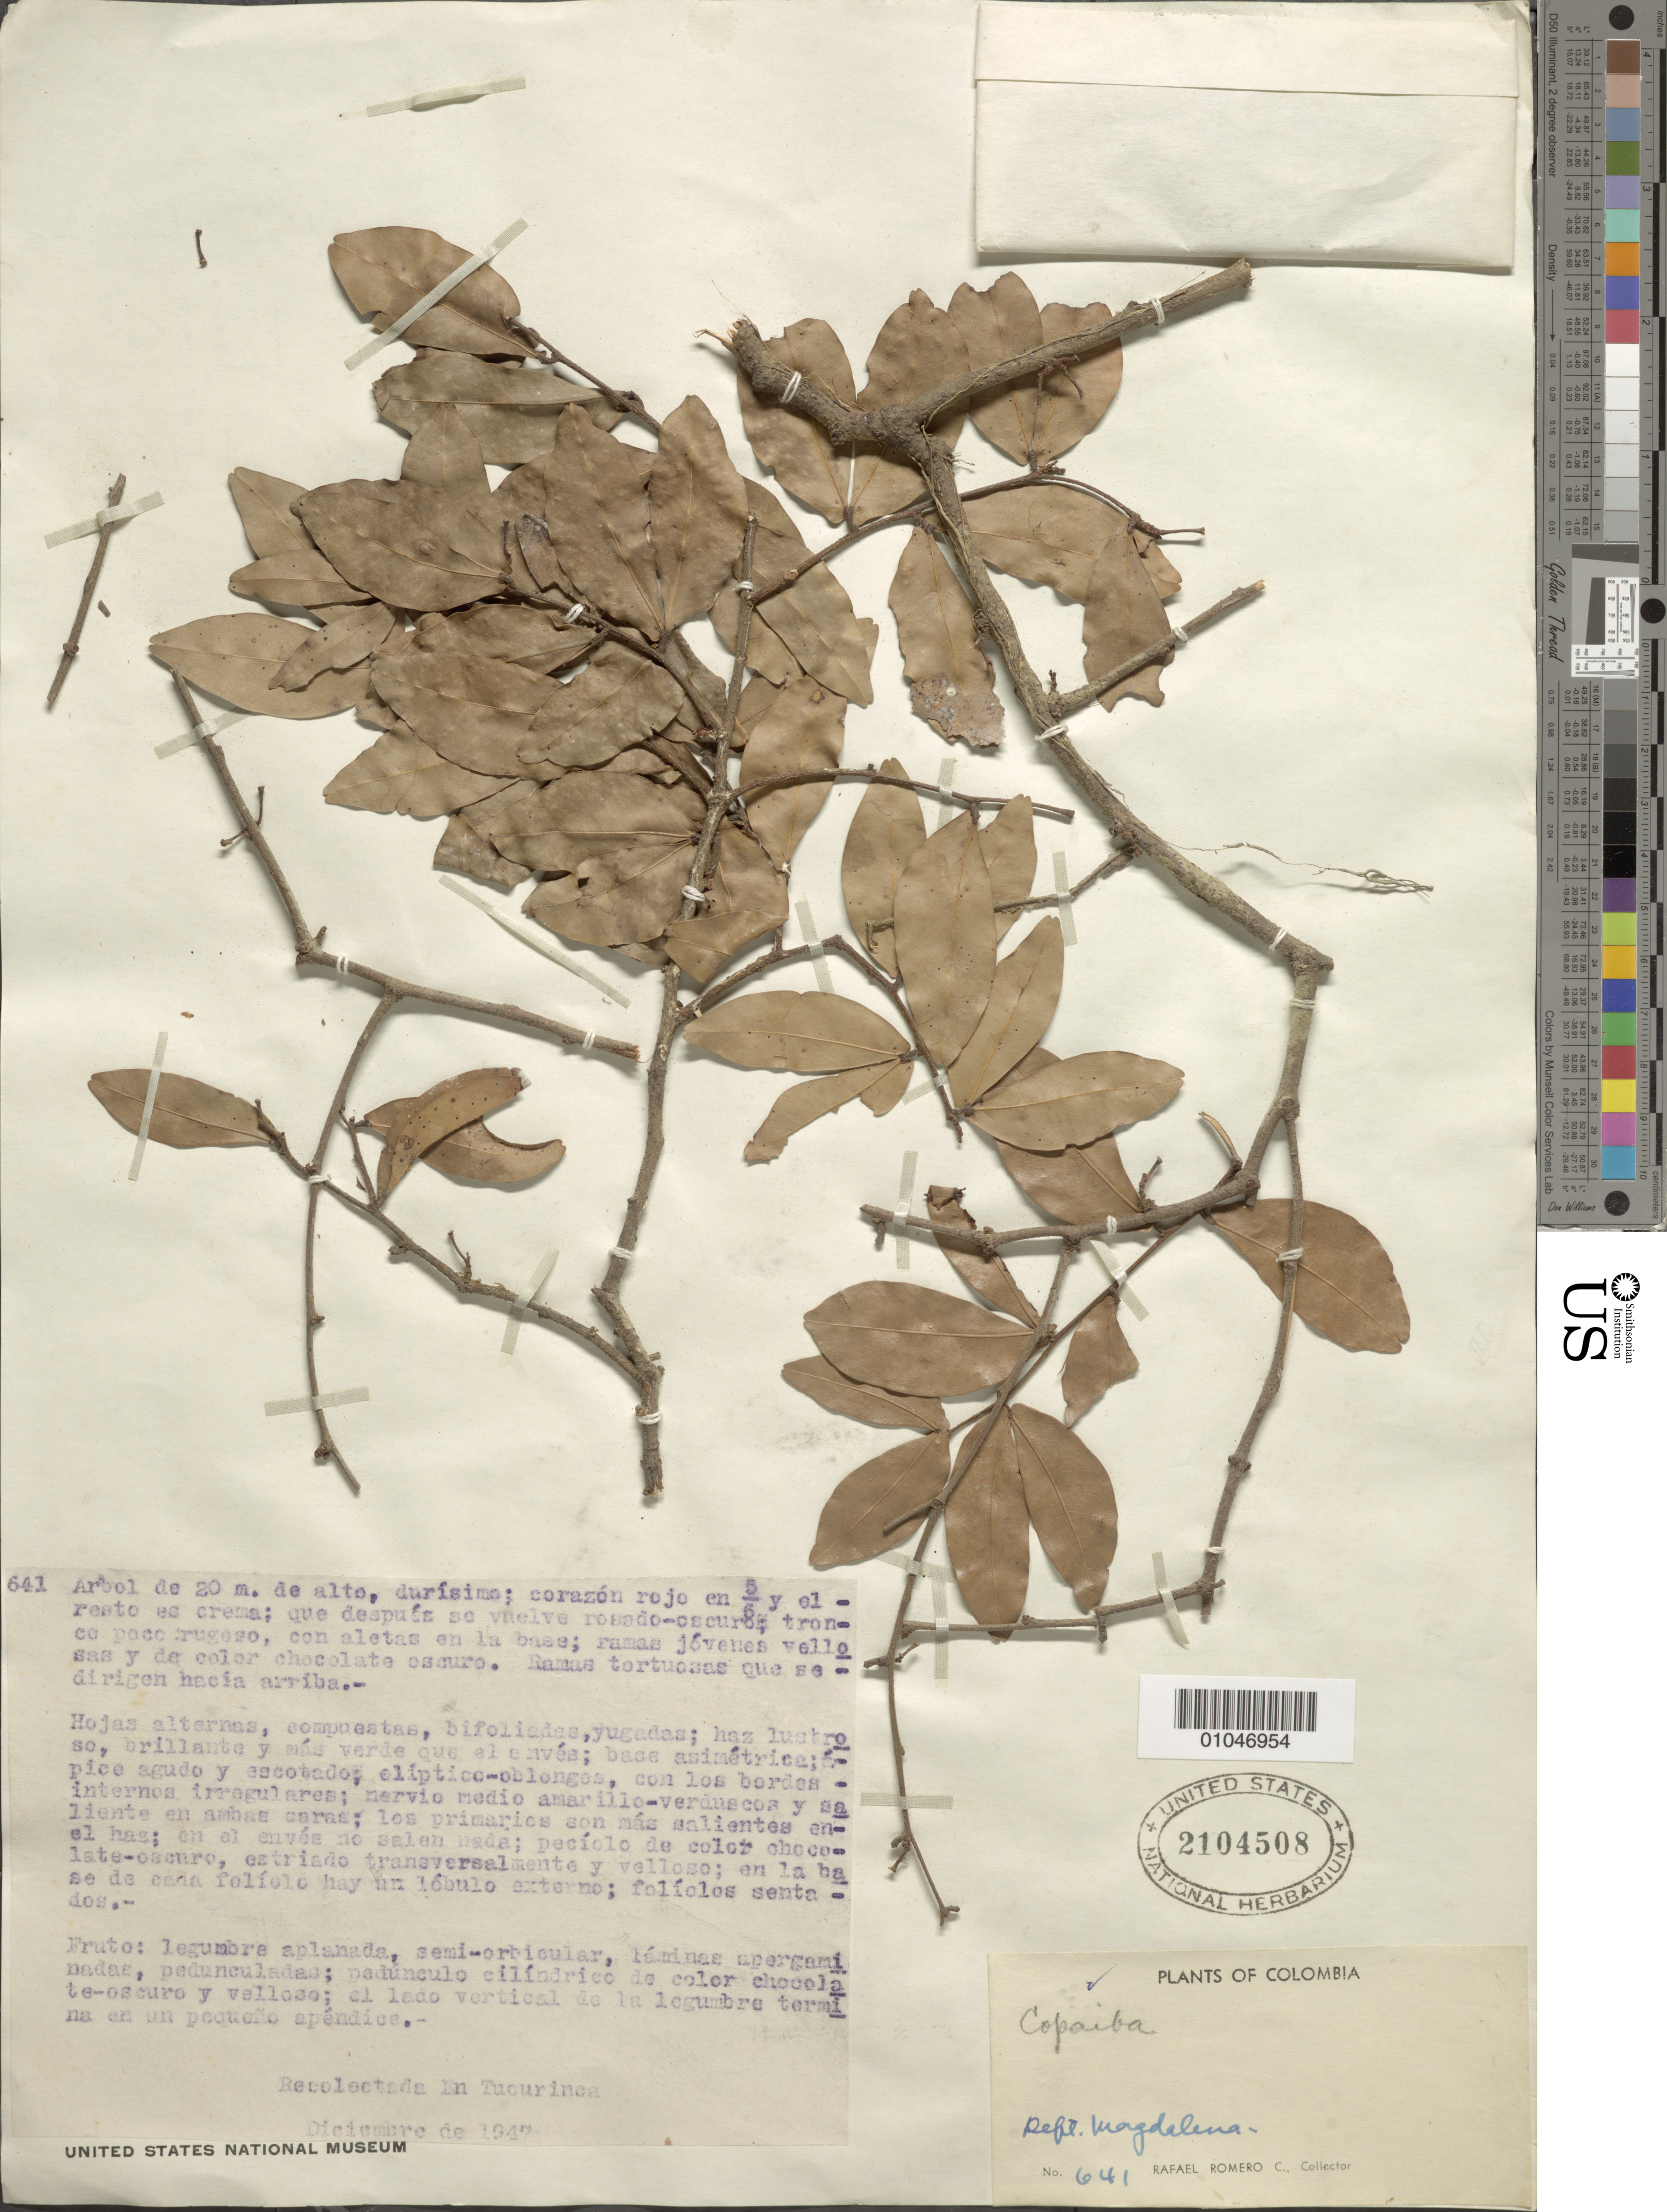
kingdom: Plantae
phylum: Tracheophyta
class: Magnoliopsida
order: Fabales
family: Fabaceae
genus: Peltogyne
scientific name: Peltogyne purpurea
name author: Pittier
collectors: R. Romero Castañeda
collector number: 641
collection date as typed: Dec 1947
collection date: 1947-12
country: Colombia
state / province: Magdalena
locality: Tucurinca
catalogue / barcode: US 2104508